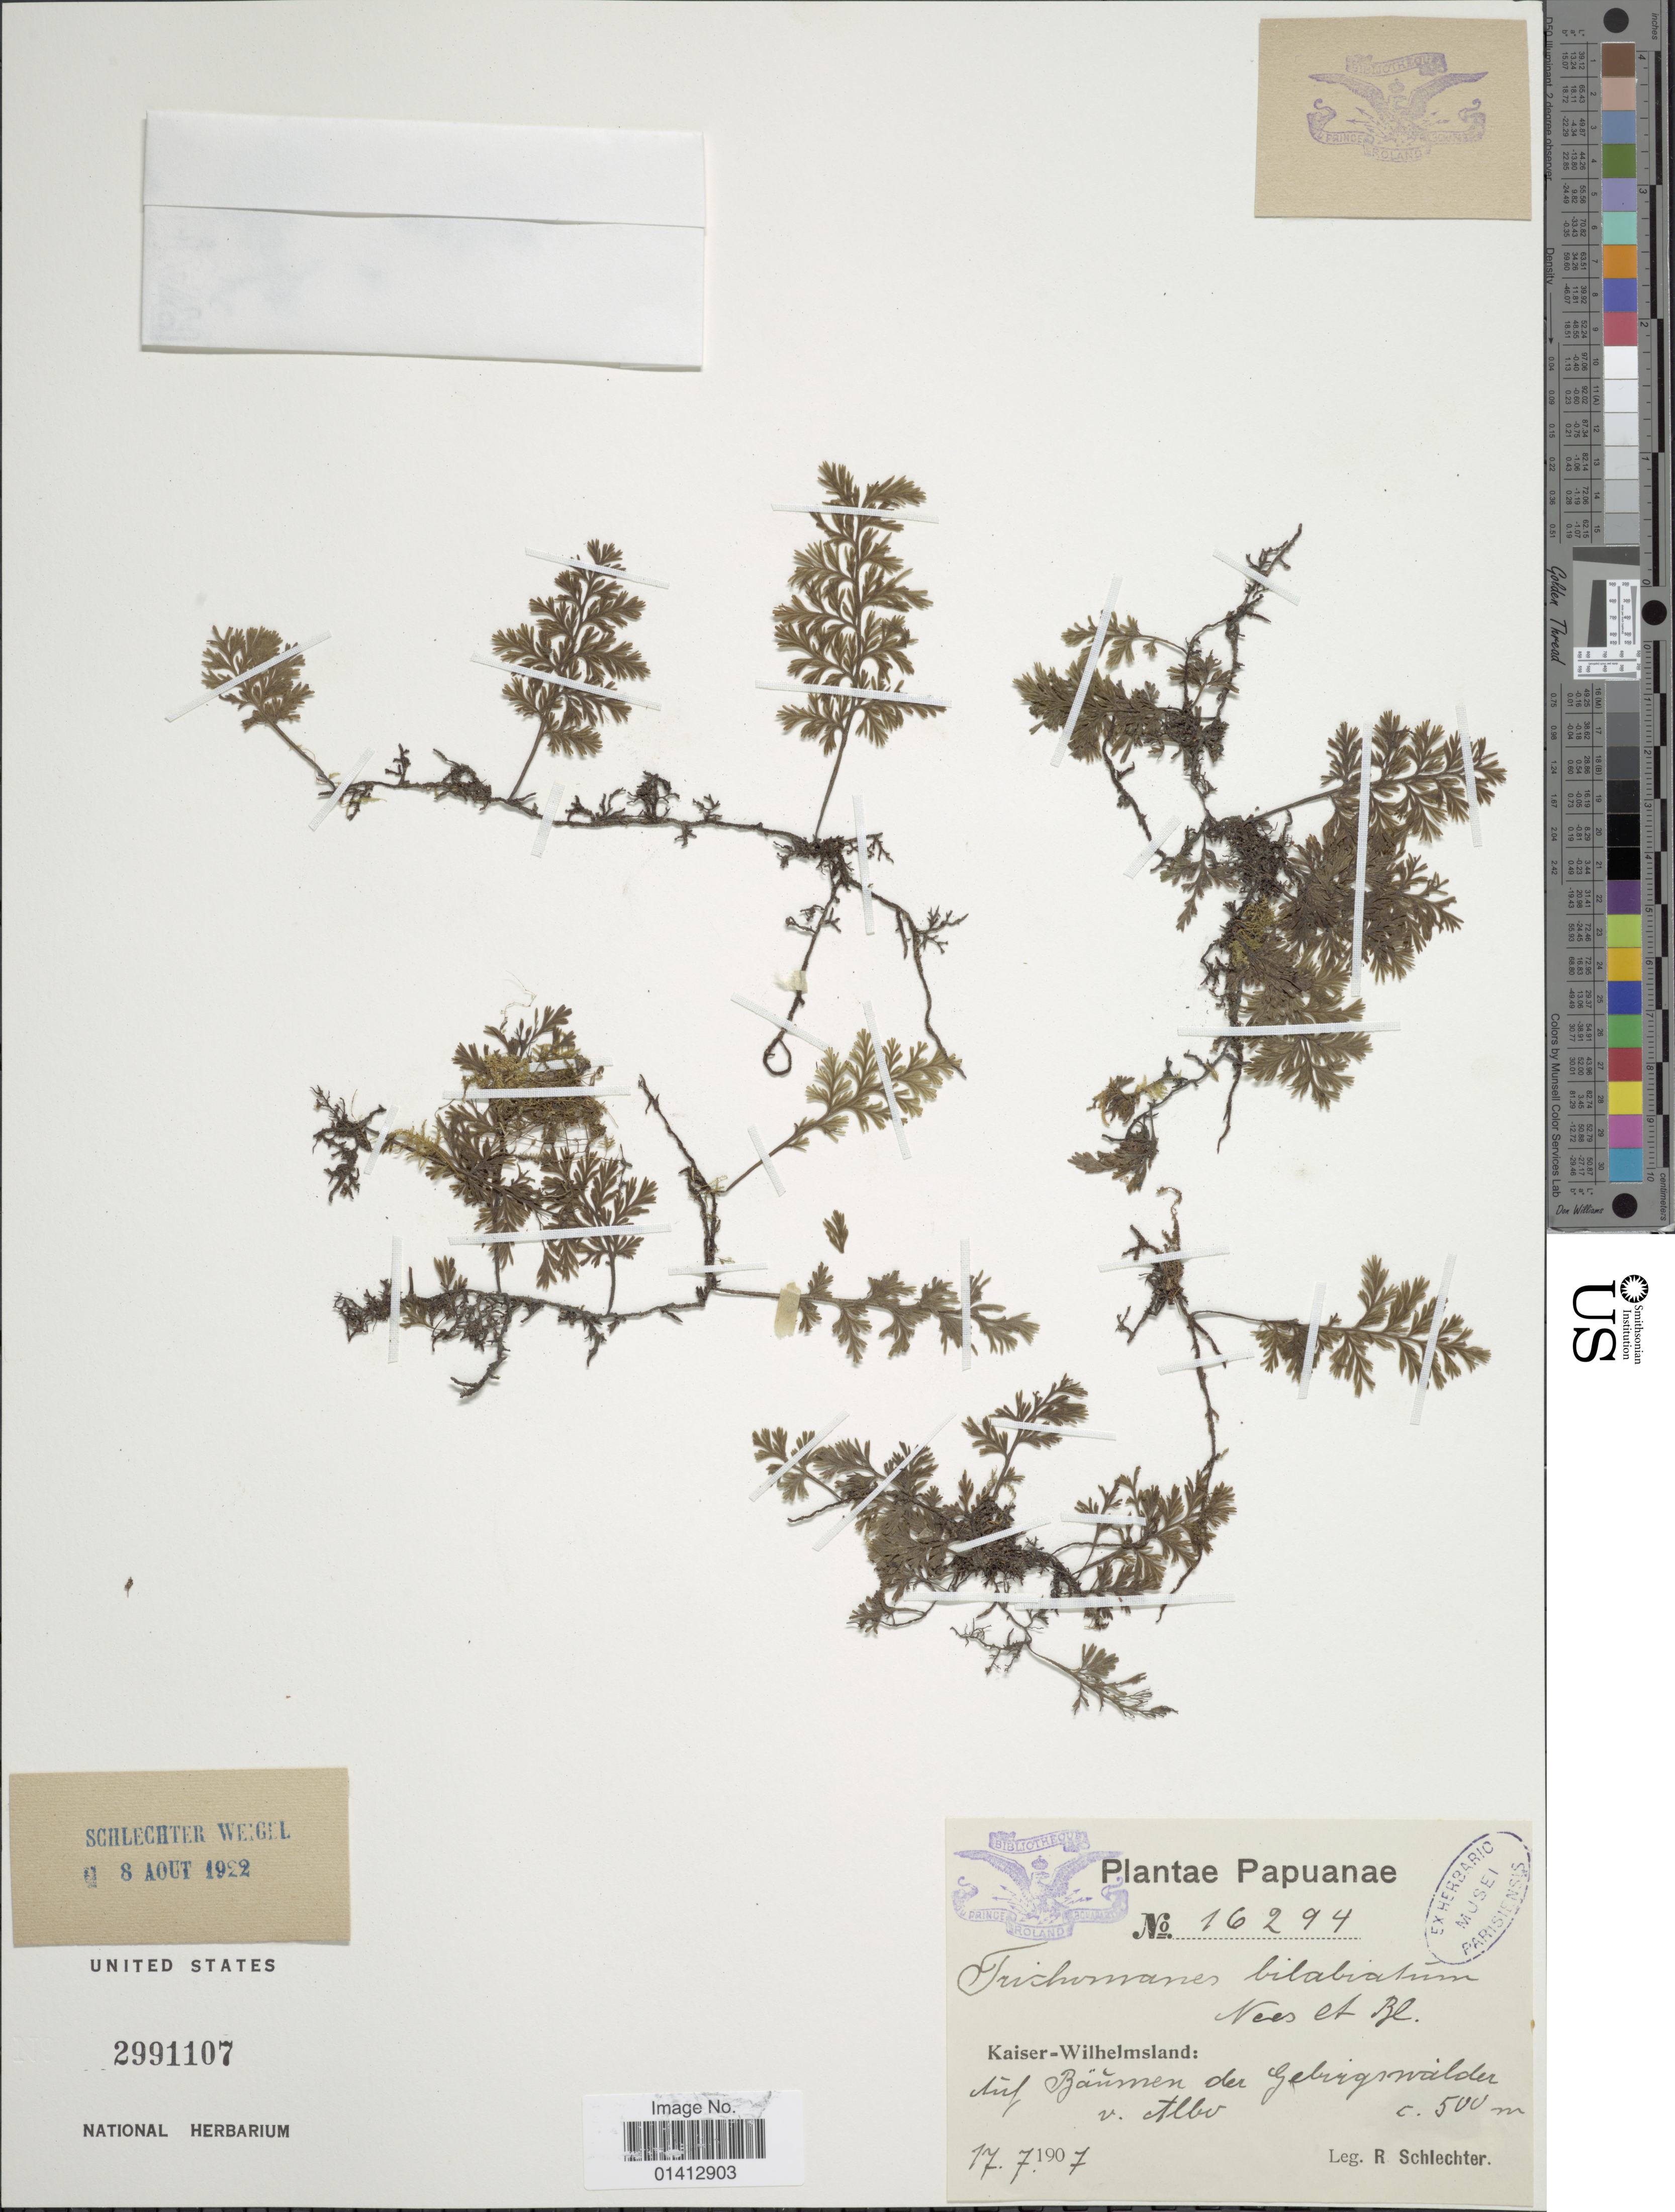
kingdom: Plantae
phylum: Tracheophyta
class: Polypodiopsida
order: Hymenophyllales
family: Hymenophyllaceae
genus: Crepidomanes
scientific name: Crepidomanes bilabiatum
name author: (Nees ex Blume) Copel.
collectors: F. R. R. Schlechter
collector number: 16294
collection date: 1907-07-17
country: Papua New Guinea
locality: Kaiser-Wilhelmsland, Auf Bäumen der gebirgswäldern v. Albo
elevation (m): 500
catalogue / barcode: US 2991107